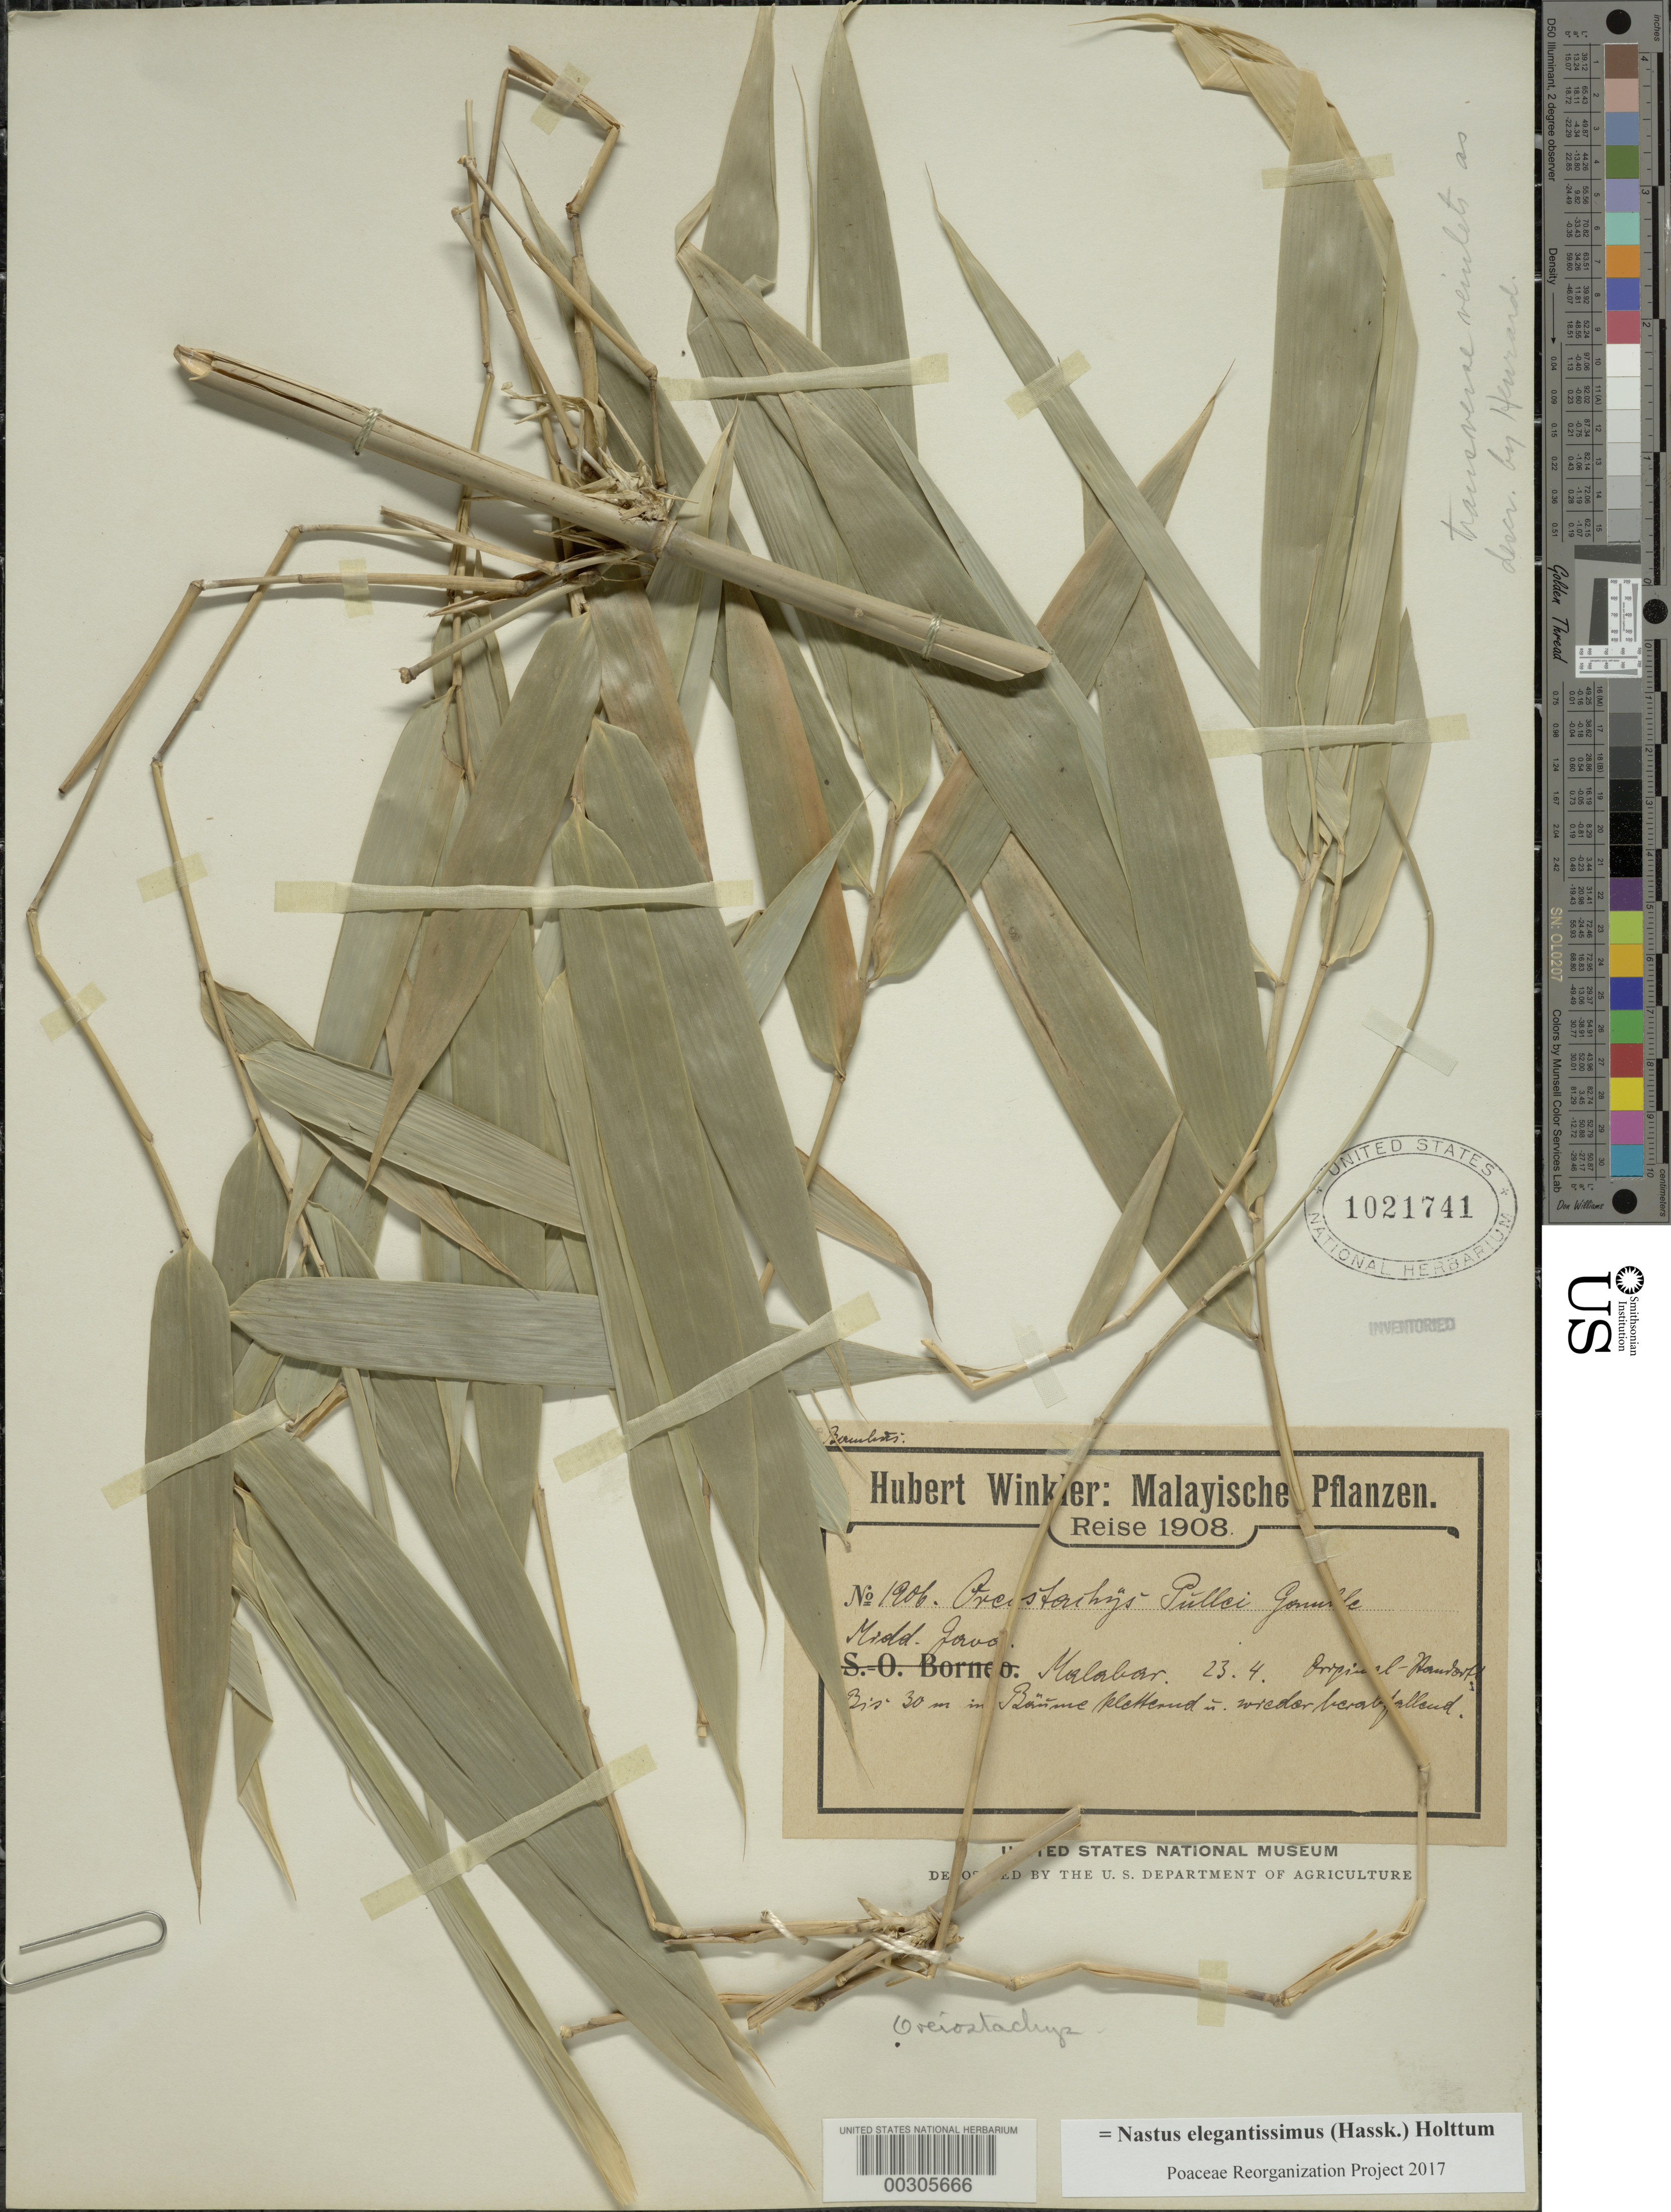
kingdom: Plantae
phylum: Tracheophyta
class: Liliopsida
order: Poales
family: Poaceae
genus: Nastus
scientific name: Nastus elegantissimus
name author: (Hassk.) Holttum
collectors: H. Winkler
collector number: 1906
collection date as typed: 23 Apr 1908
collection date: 1908-04-23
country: Indonesia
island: Java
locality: Malabar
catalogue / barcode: US 1021741